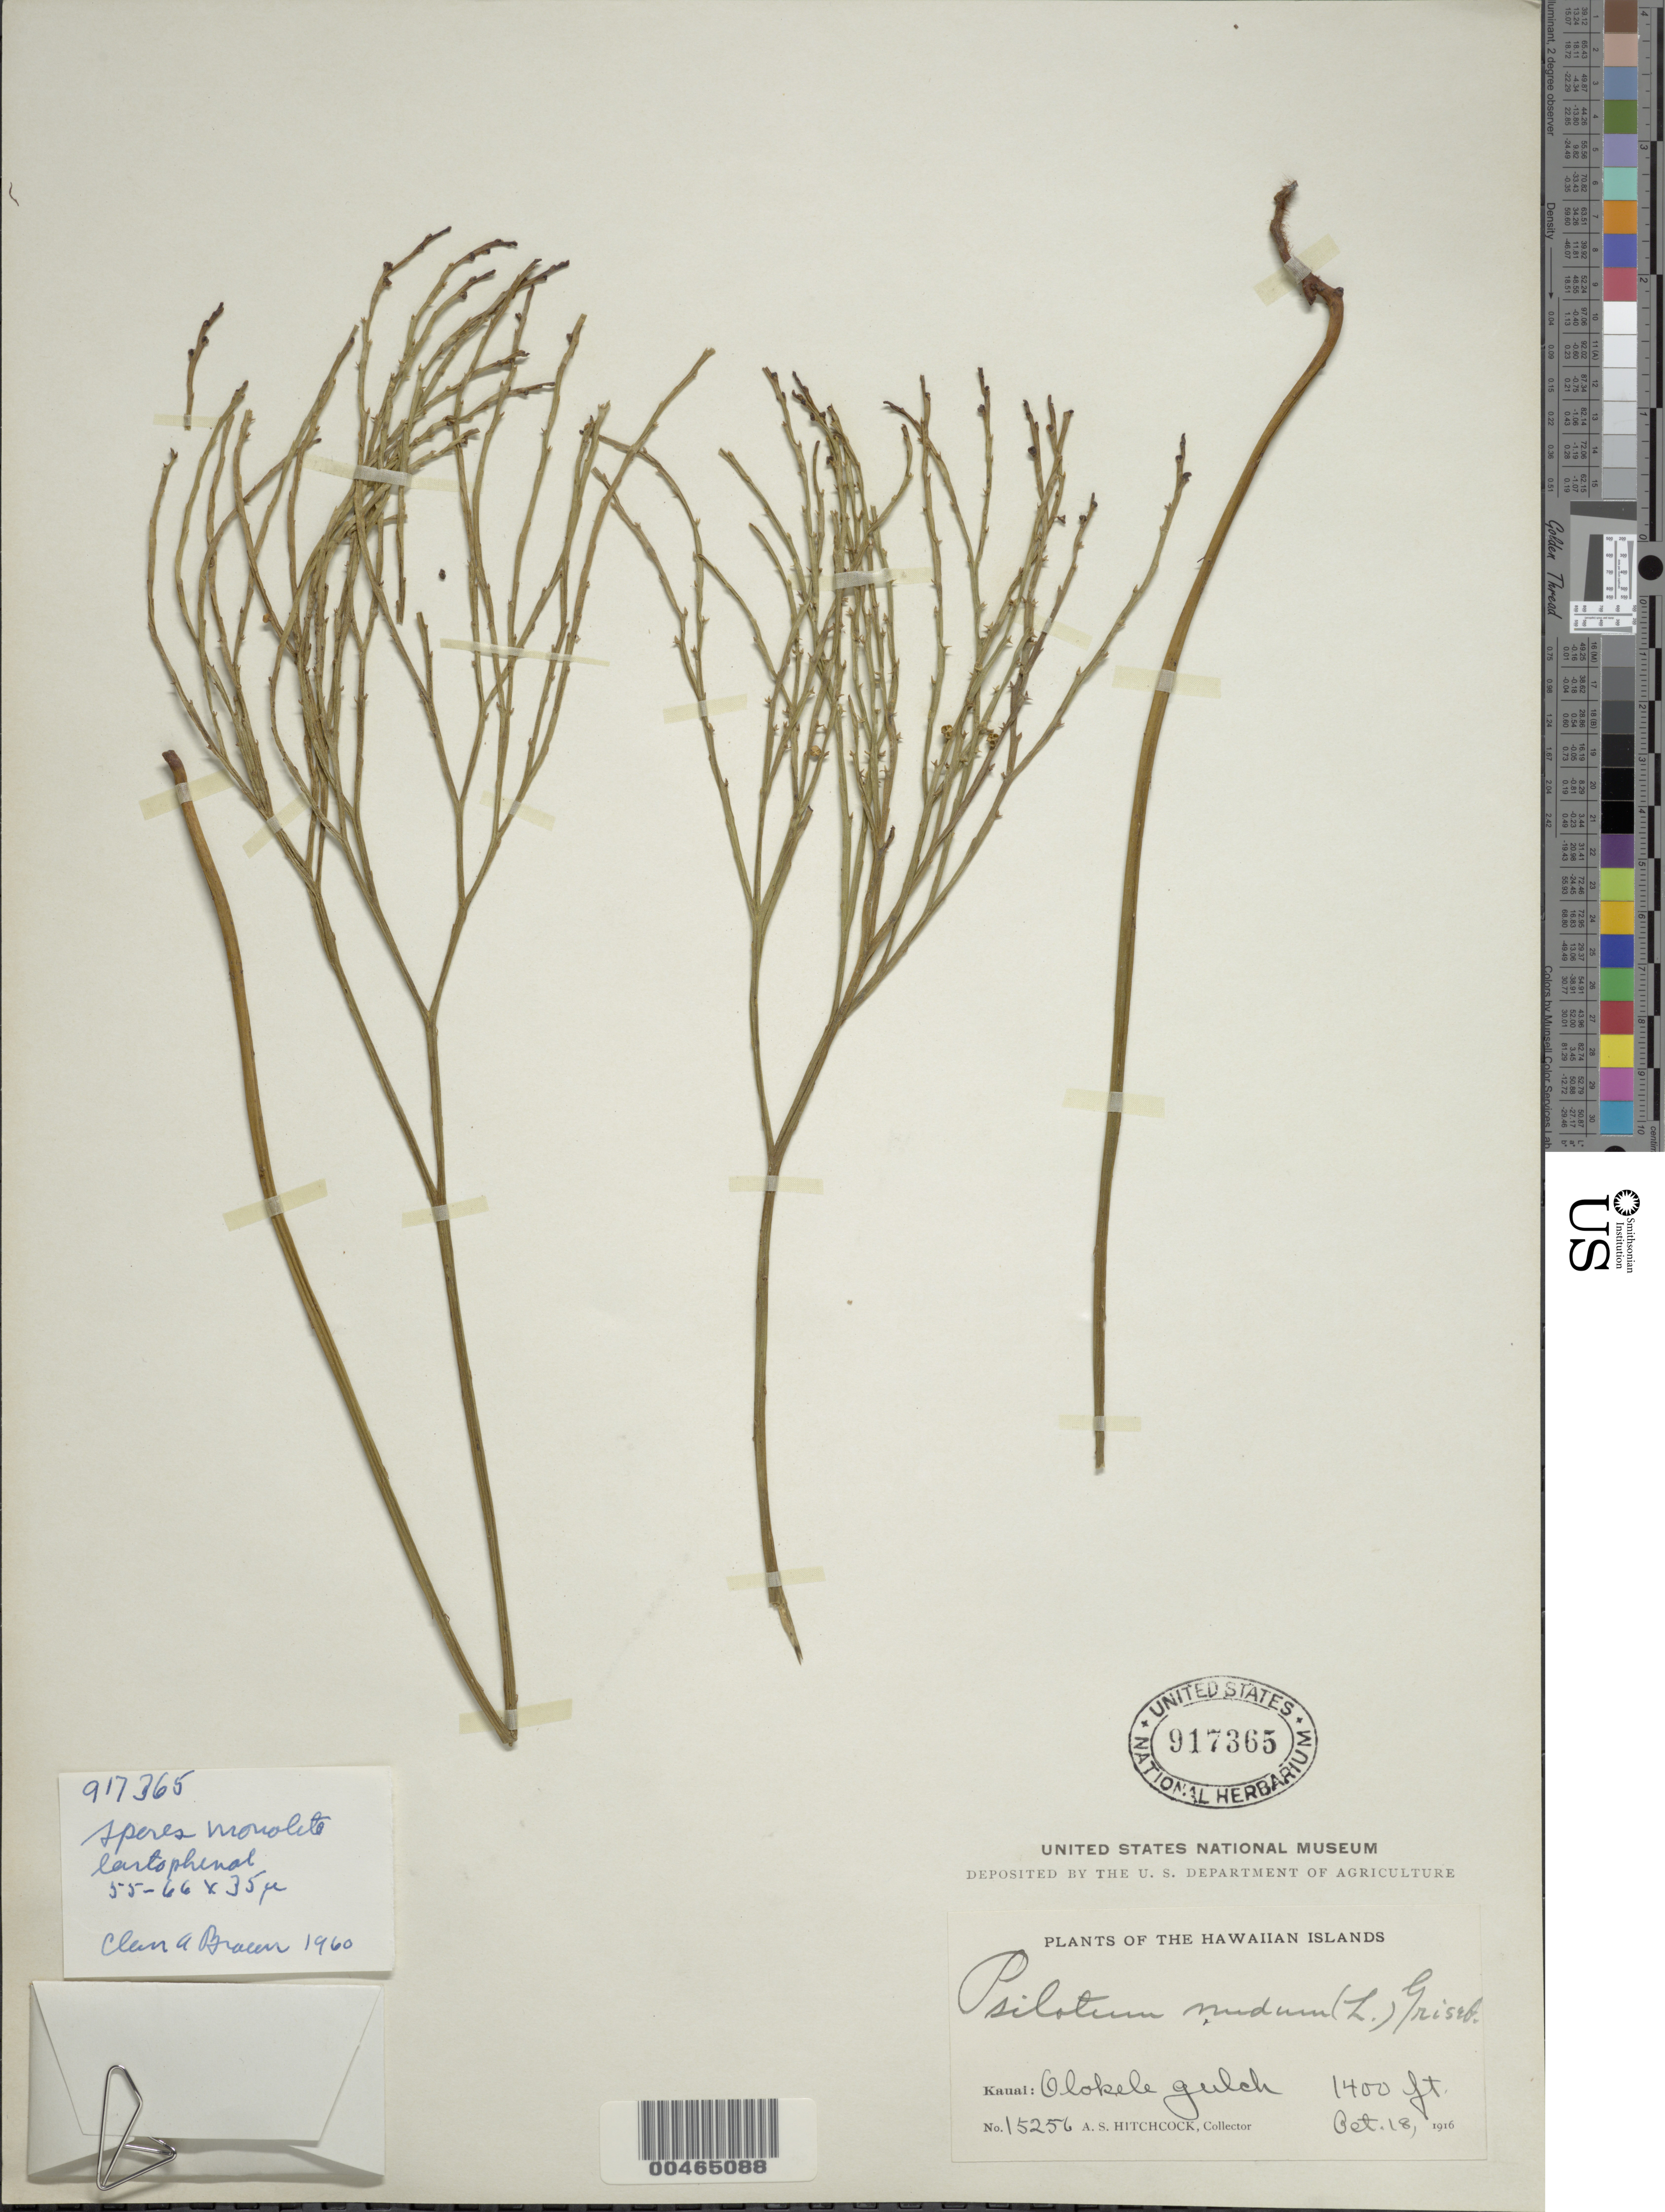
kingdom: Plantae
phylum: Tracheophyta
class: Polypodiopsida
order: Psilotales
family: Psilotaceae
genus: Psilotum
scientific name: Psilotum nudum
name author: (L.) P. Beauv.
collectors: A. S. Hitchcock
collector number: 15256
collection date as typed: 18 Oct 1916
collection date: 1916-10-18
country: United States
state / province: Hawaii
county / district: Hawaii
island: Hawaii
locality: Olakeke Gulch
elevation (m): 427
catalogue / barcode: US 917365